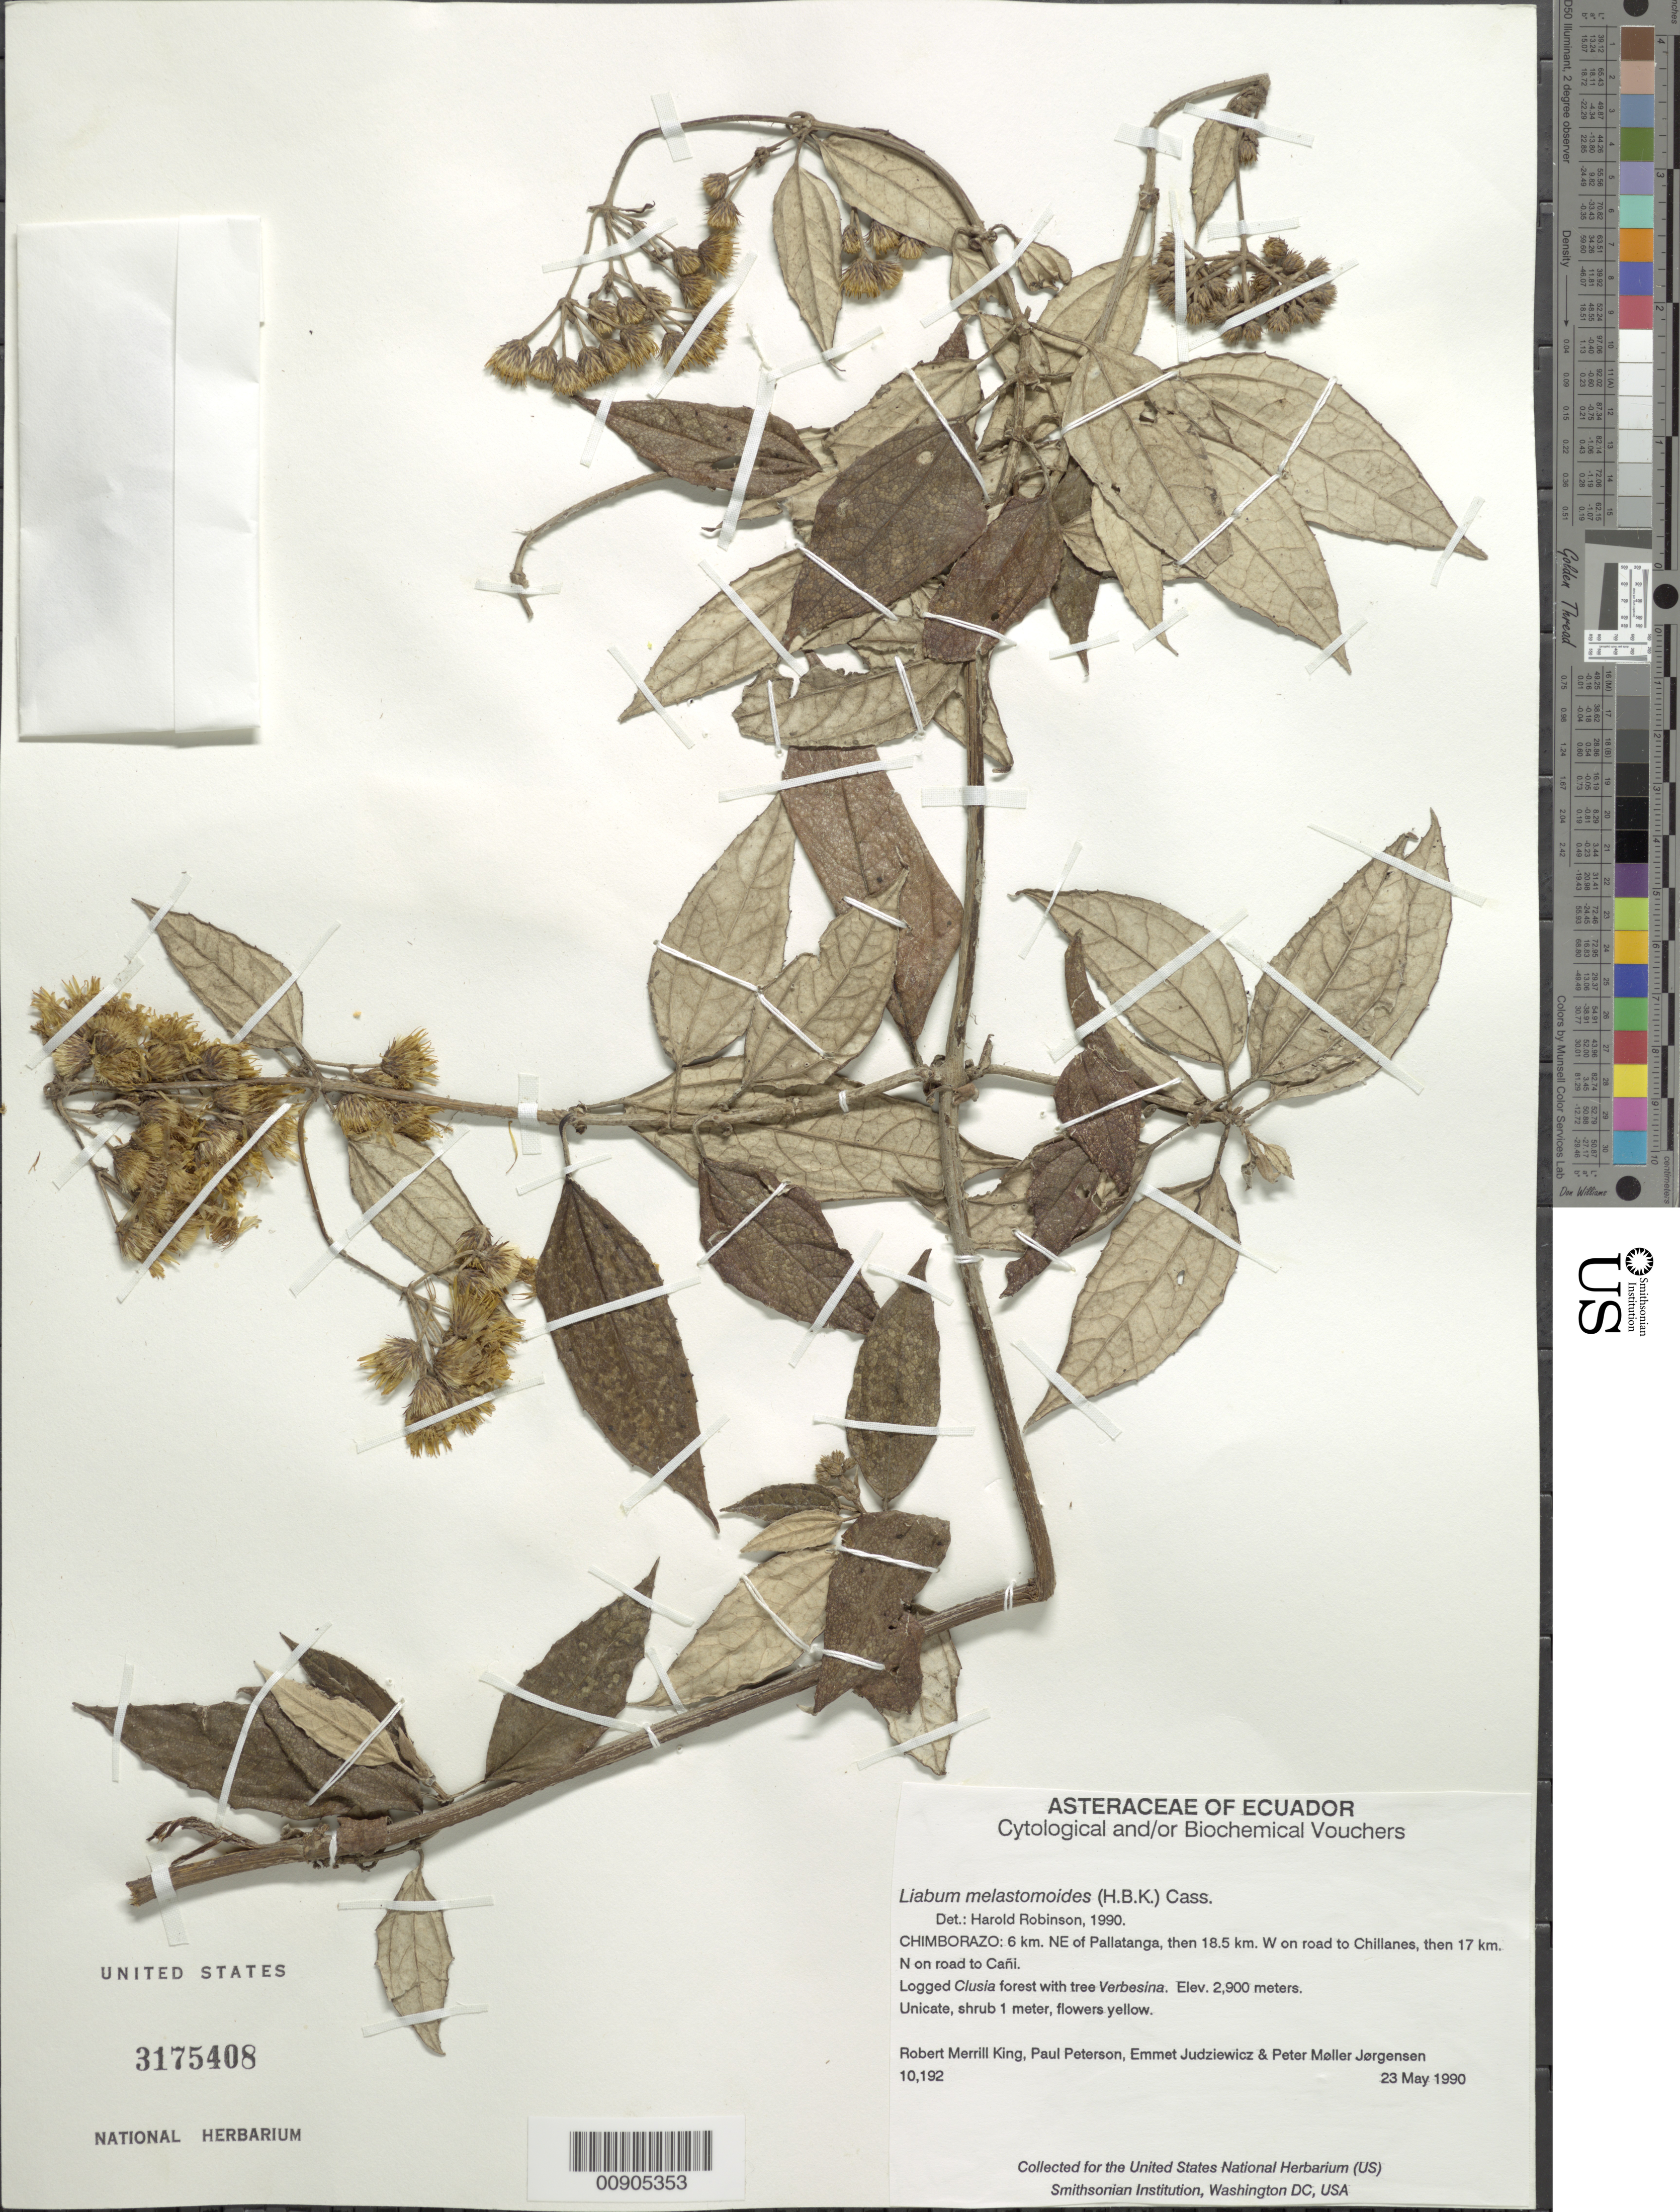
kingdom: Plantae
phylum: Tracheophyta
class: Magnoliopsida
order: Asterales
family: Asteraceae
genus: Liabum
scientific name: Liabum melastomoides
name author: (Kunth) Less.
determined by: Robinson, Harold E., (US)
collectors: R. M. King, P. M. Peterson, E. J. Judziewicz & P. Jørgensen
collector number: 10192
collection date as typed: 23 May 1990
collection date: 1990-05-23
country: Ecuador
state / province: Chimborazo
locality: Chimborazo, 6 km NE of Pallatanga, then 18.5 km W on road to Chillanes, then 17 km N on road to Cañi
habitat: Logged Clusia forest with tree Verbesina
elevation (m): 2900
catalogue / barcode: US 3175408